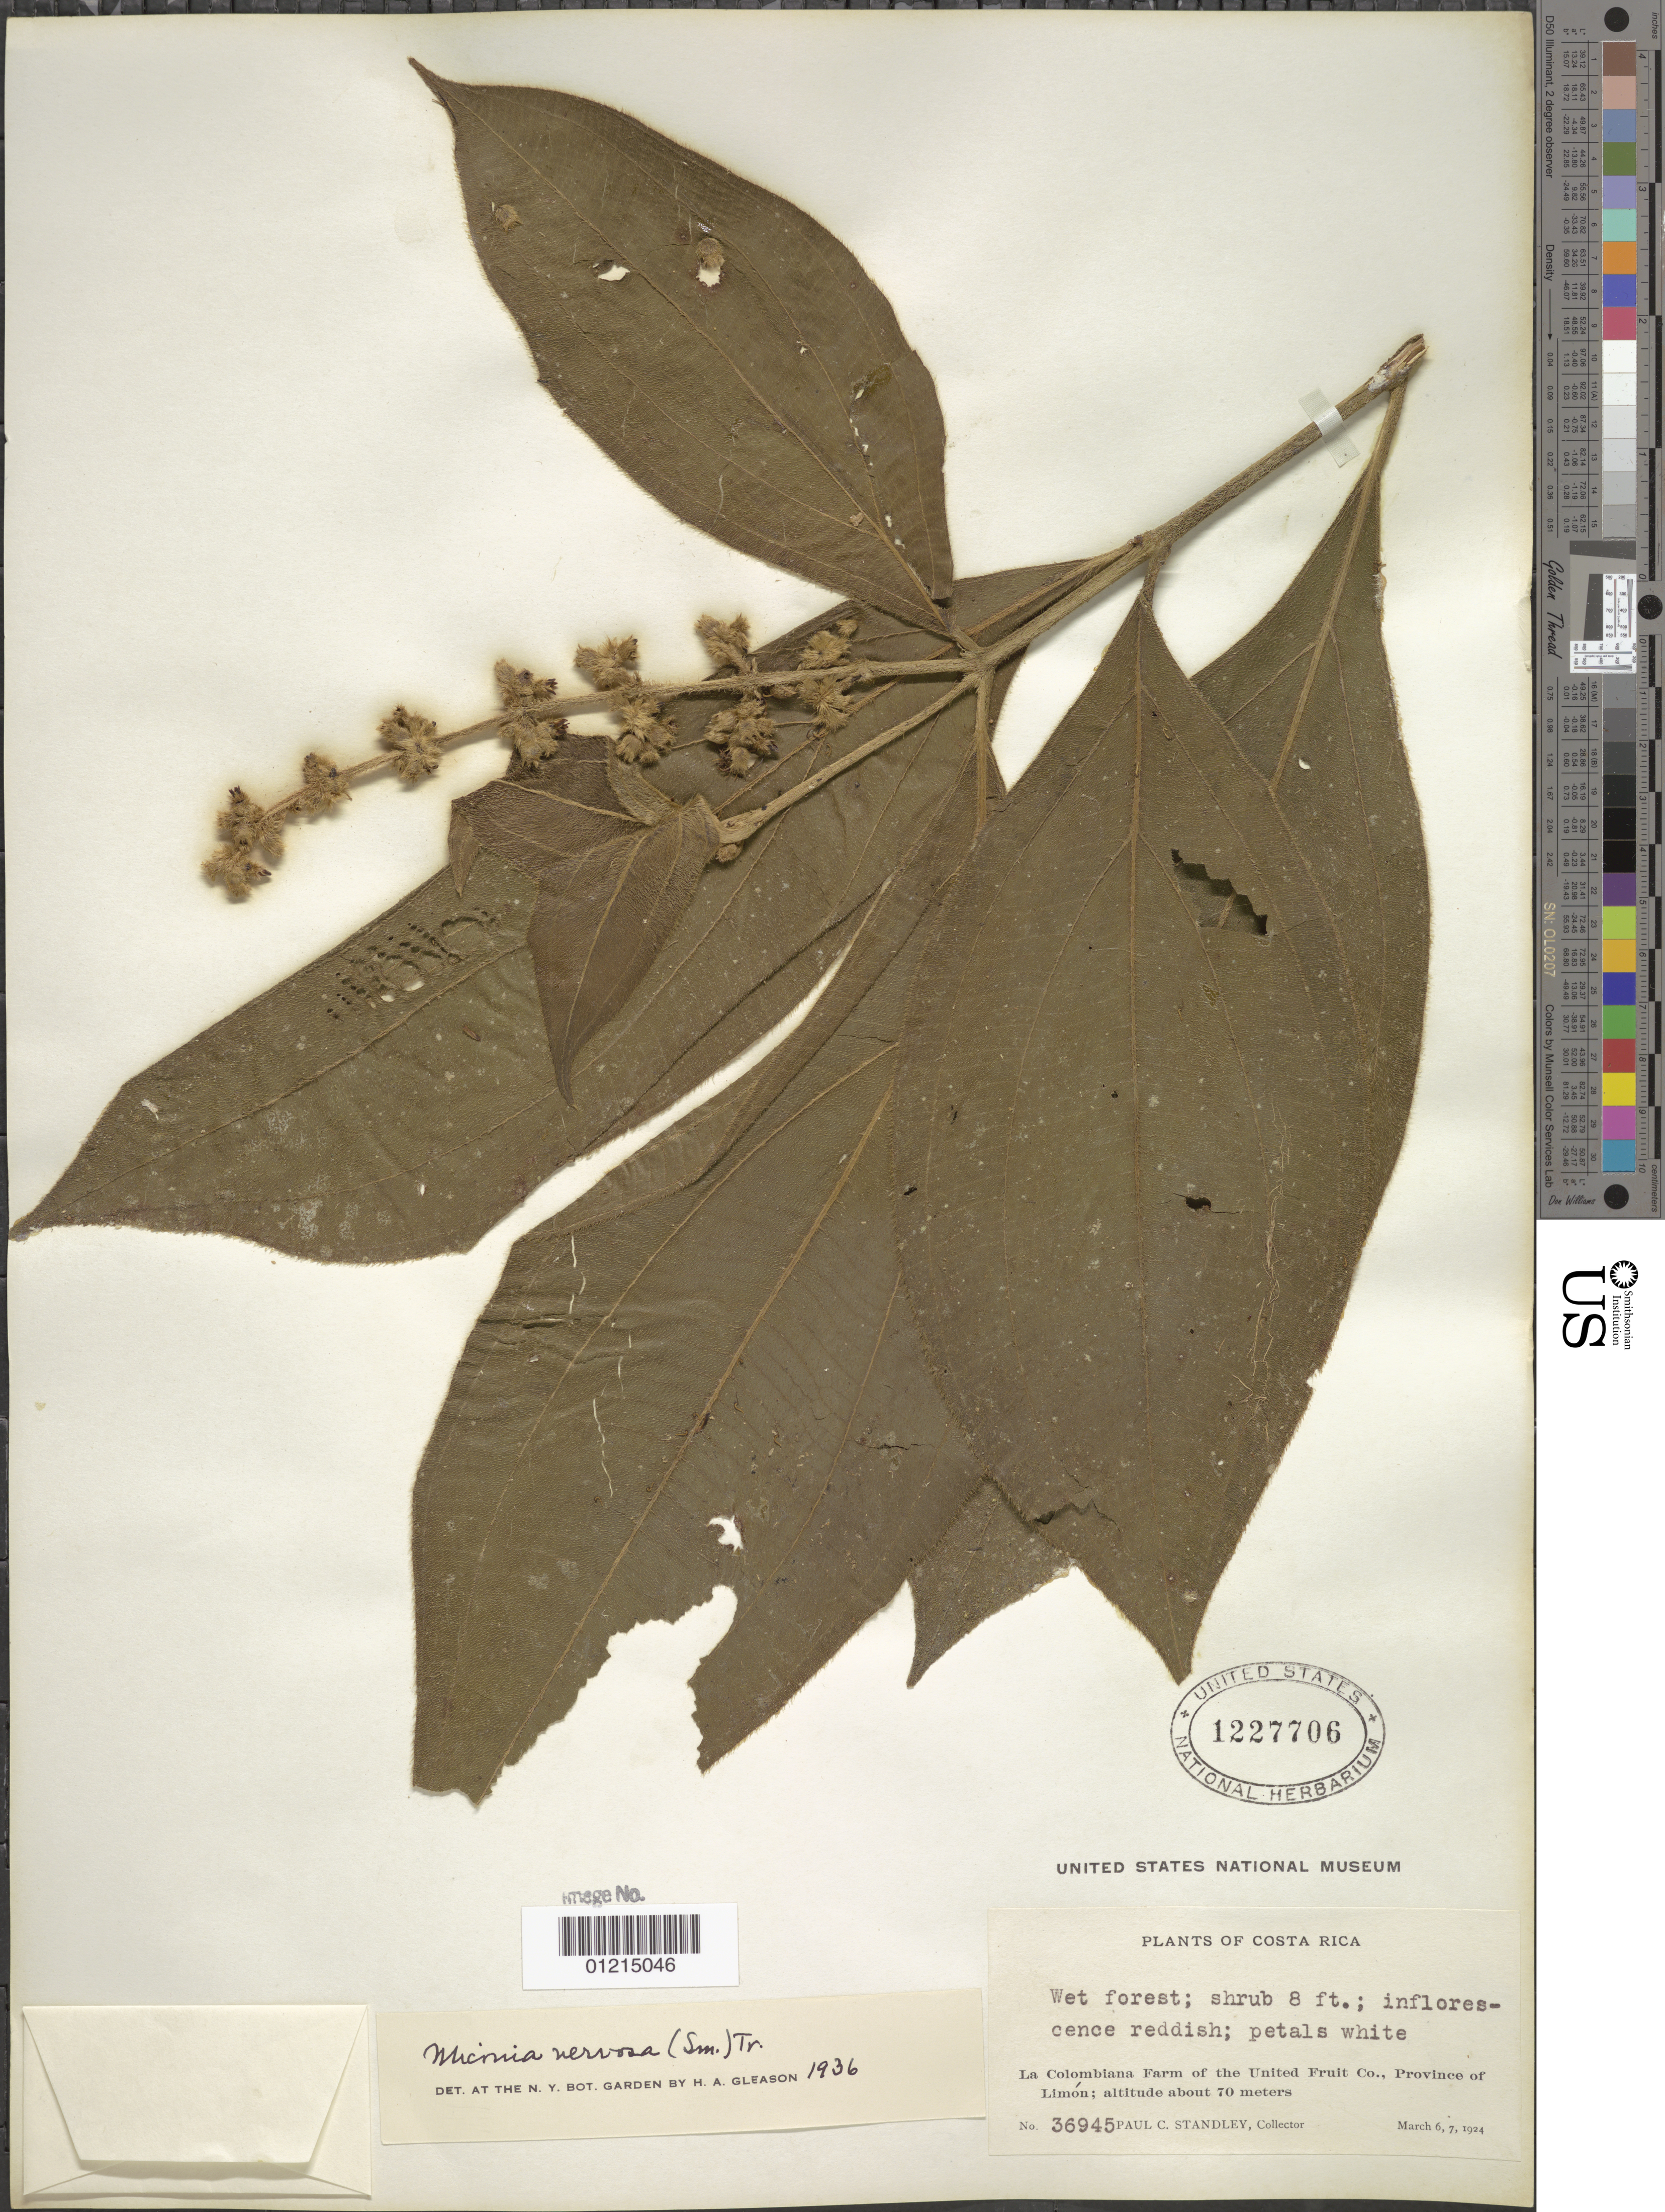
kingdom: Plantae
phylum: Tracheophyta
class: Magnoliopsida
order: Myrtales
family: Melastomataceae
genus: Miconia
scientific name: Miconia nervosa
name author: (Sm.) Triana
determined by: Gleason, H. A.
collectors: P. C. Standley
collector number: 36945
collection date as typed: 06 Mar 1924 and 07 Mar 1924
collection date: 1924-03-06,1924-03-07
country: Costa Rica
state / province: Limón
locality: La Colombiana Farm of the United Fruit Co.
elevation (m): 70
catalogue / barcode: US 1227706